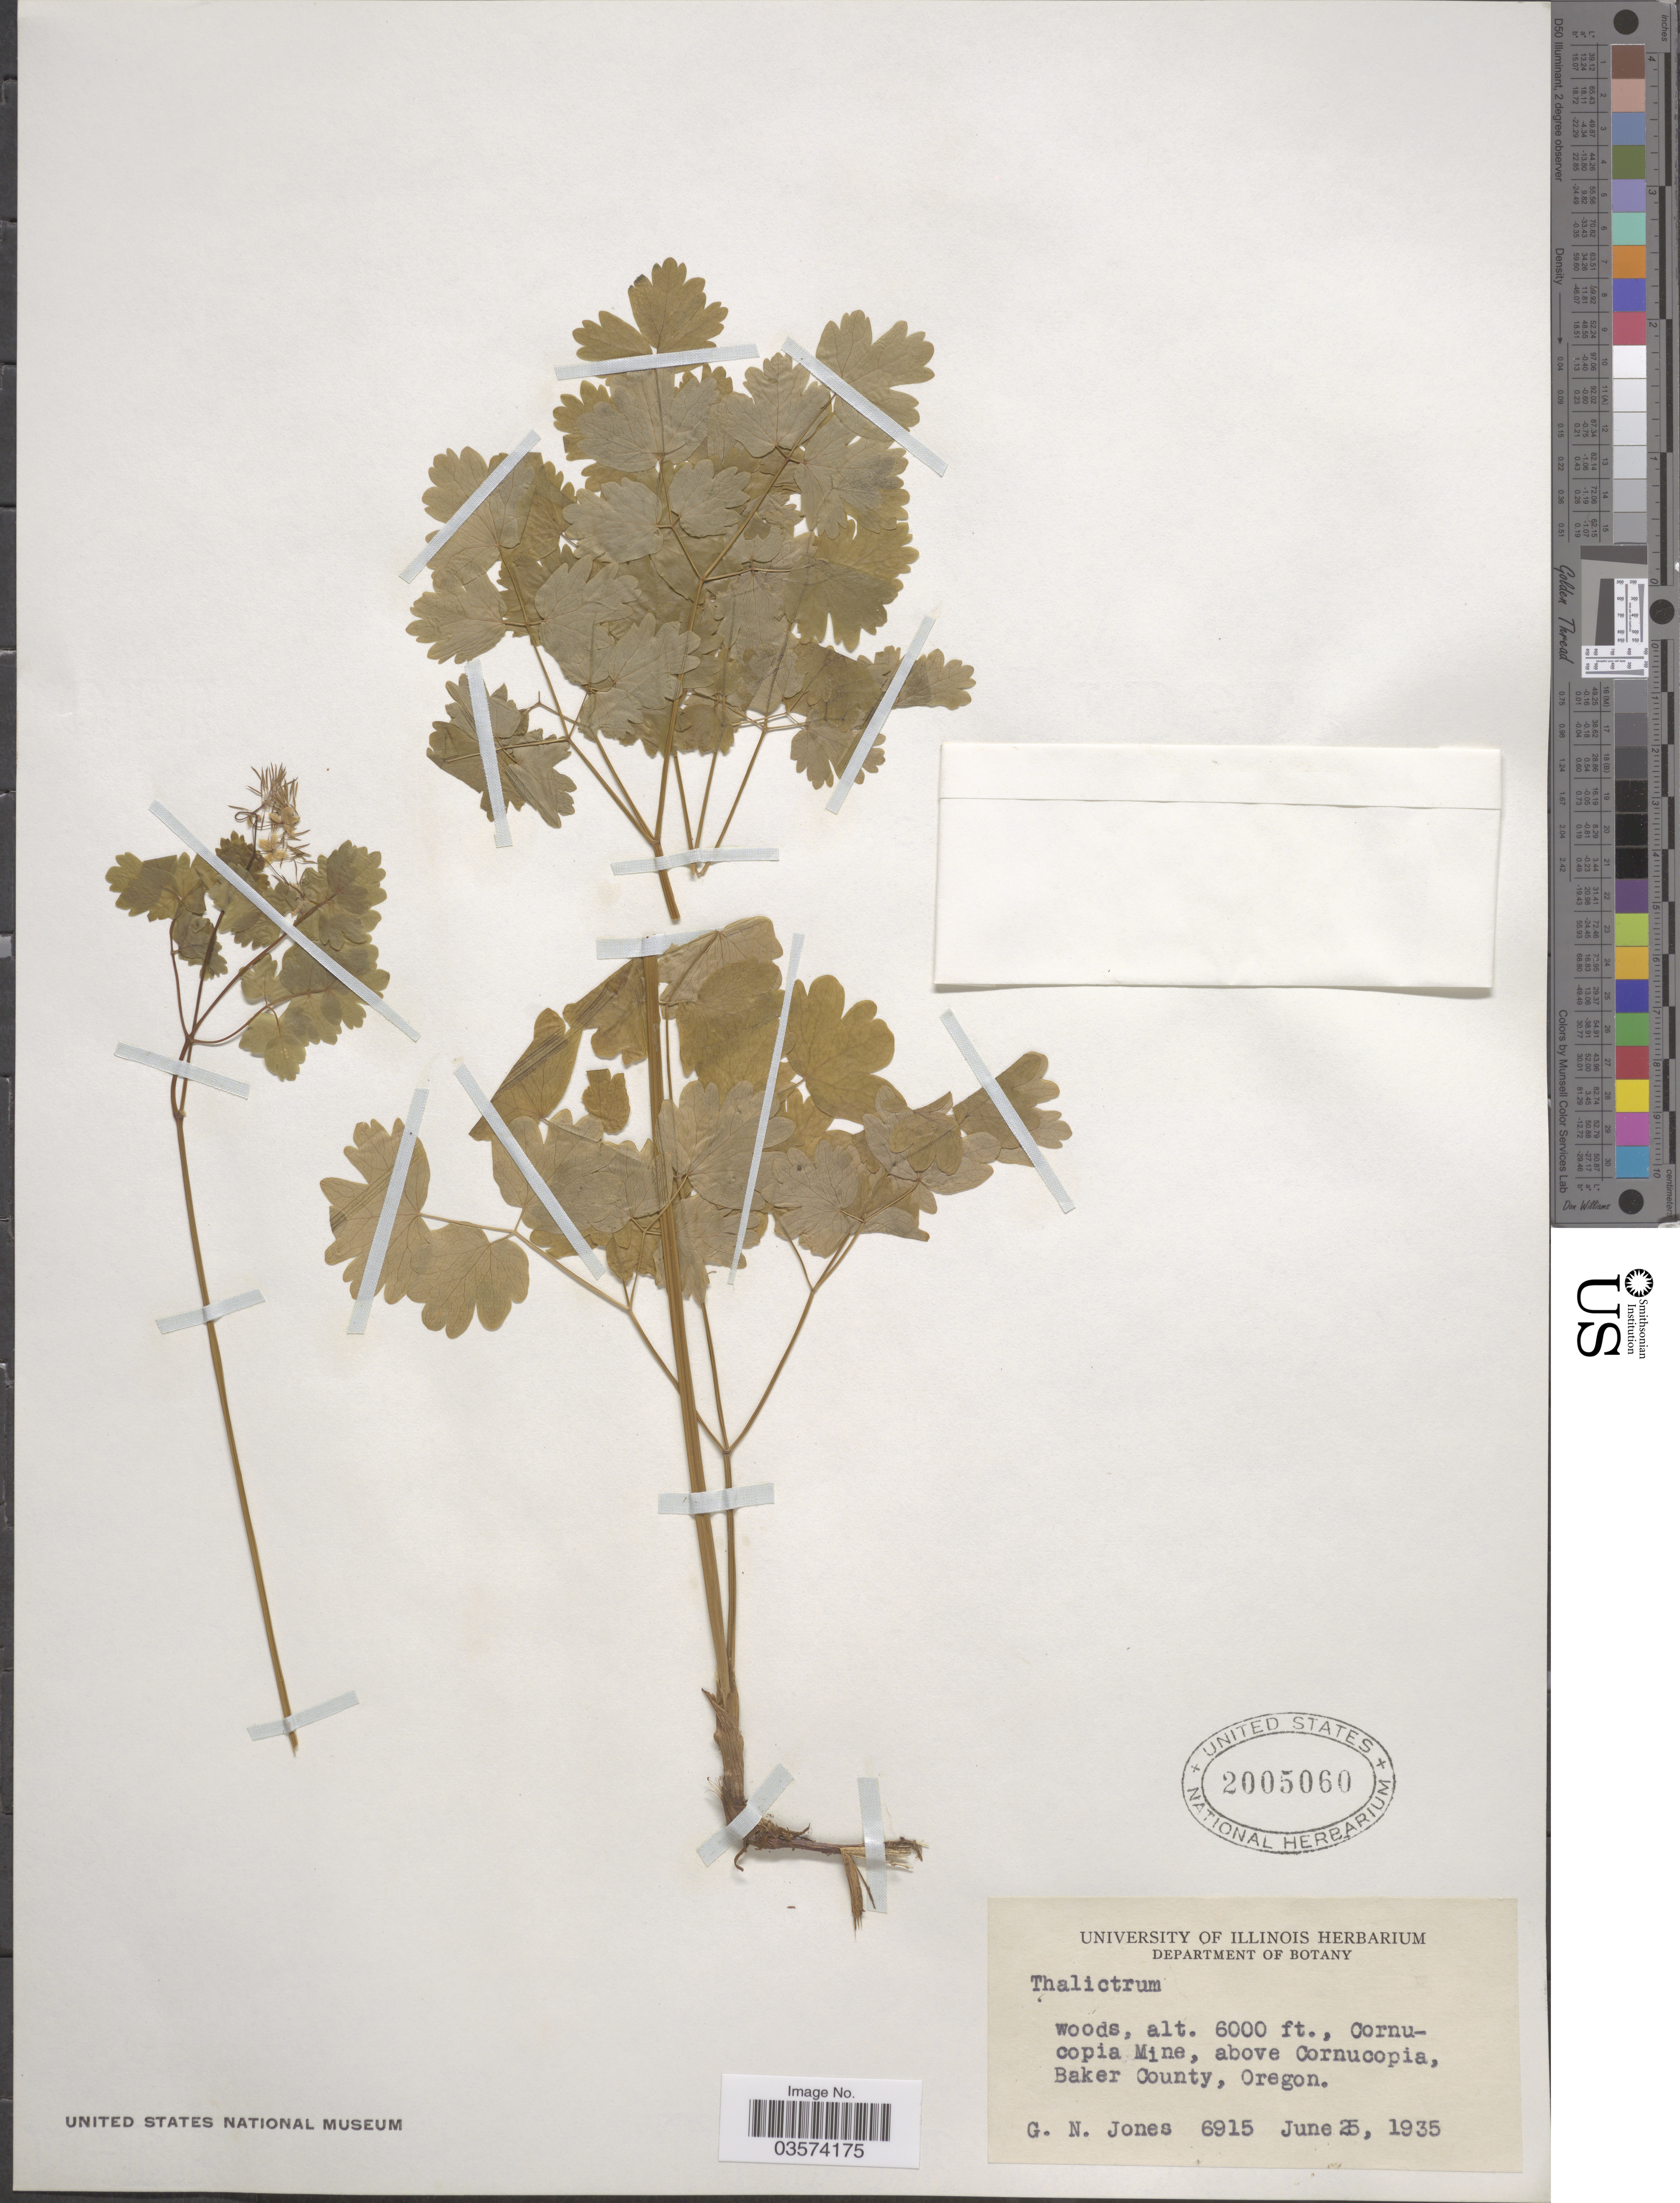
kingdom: Plantae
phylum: Tracheophyta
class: Magnoliopsida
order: Ranunculales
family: Ranunculaceae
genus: Thalictrum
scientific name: Thalictrum occidentale var. palousense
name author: H. St. John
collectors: G. N. Jones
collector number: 6915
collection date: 1935-06-25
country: United States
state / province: Oregon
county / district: Baker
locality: Cornucopia Mine, above Cornucopia, Baker County.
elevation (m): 1829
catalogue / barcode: US 2005060